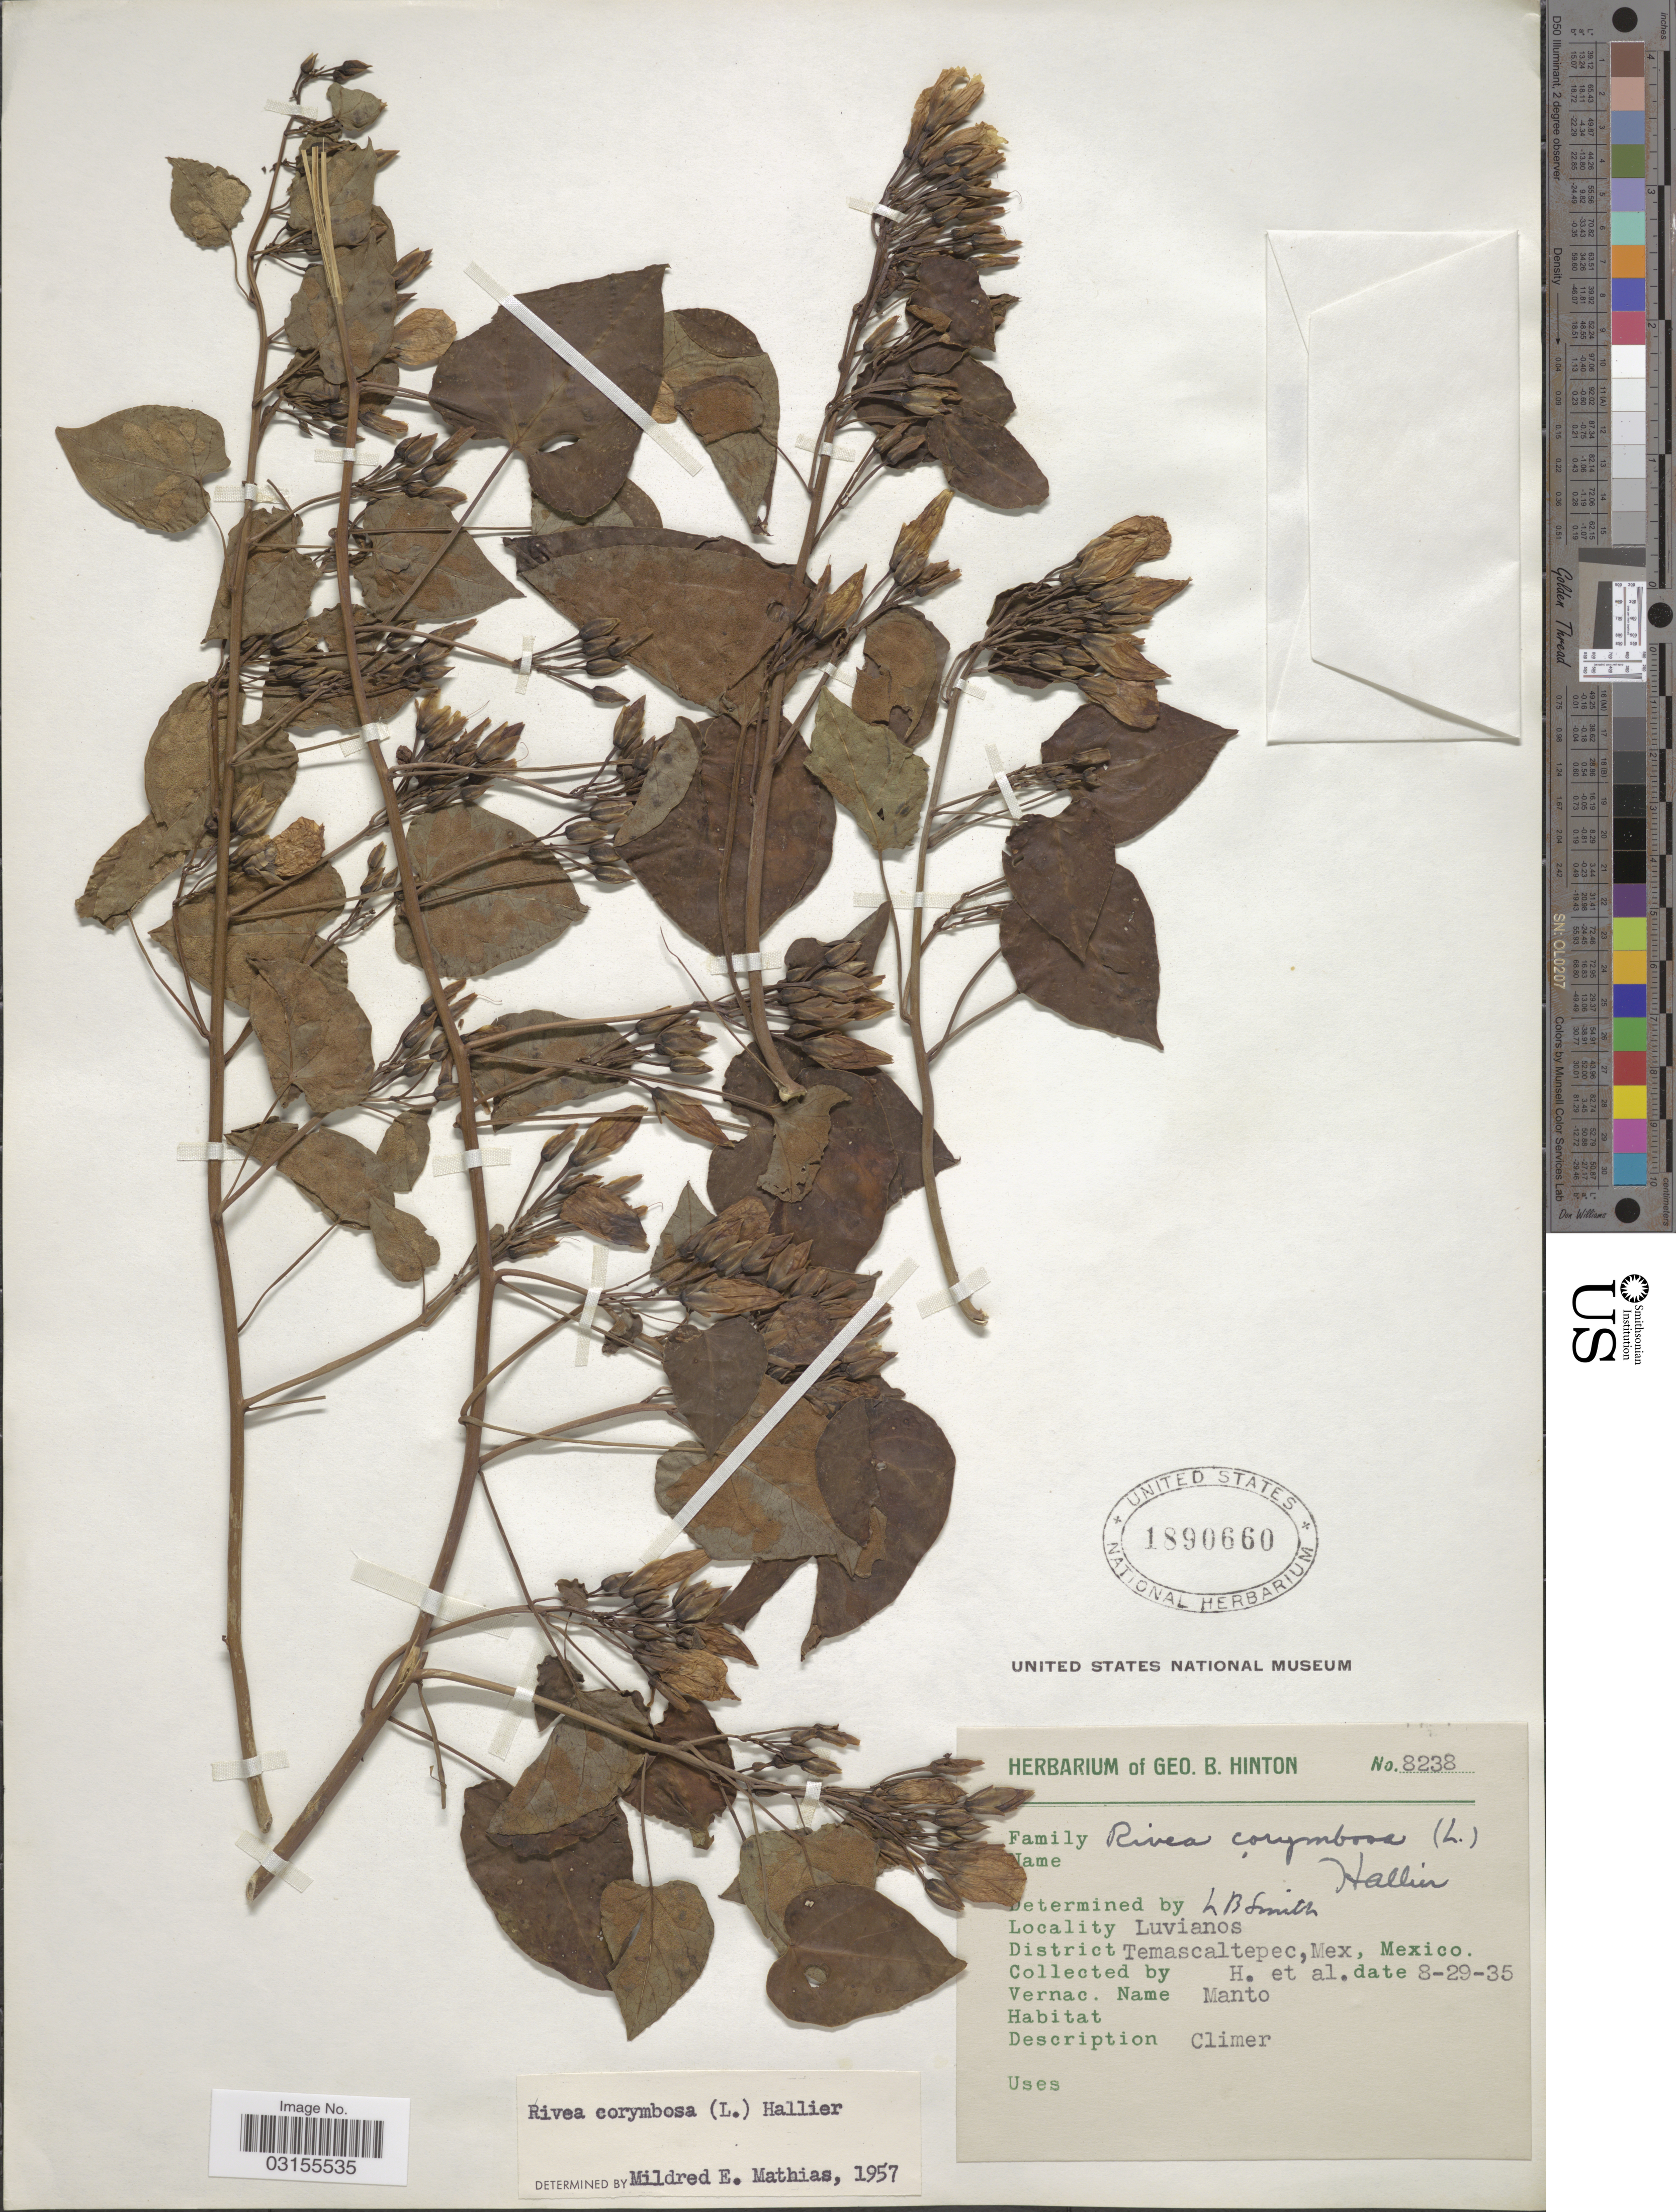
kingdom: Plantae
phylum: Tracheophyta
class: Magnoliopsida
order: Solanales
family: Convolvulaceae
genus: Turbina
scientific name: Turbina corymbosa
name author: (L.) Raf.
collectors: G. B. Hinton & et al.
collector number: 8238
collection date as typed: Transcribed d/m/y: 29/8/35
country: Mexico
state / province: México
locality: Luvianos. District Temascaltepec.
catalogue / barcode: US 1890660